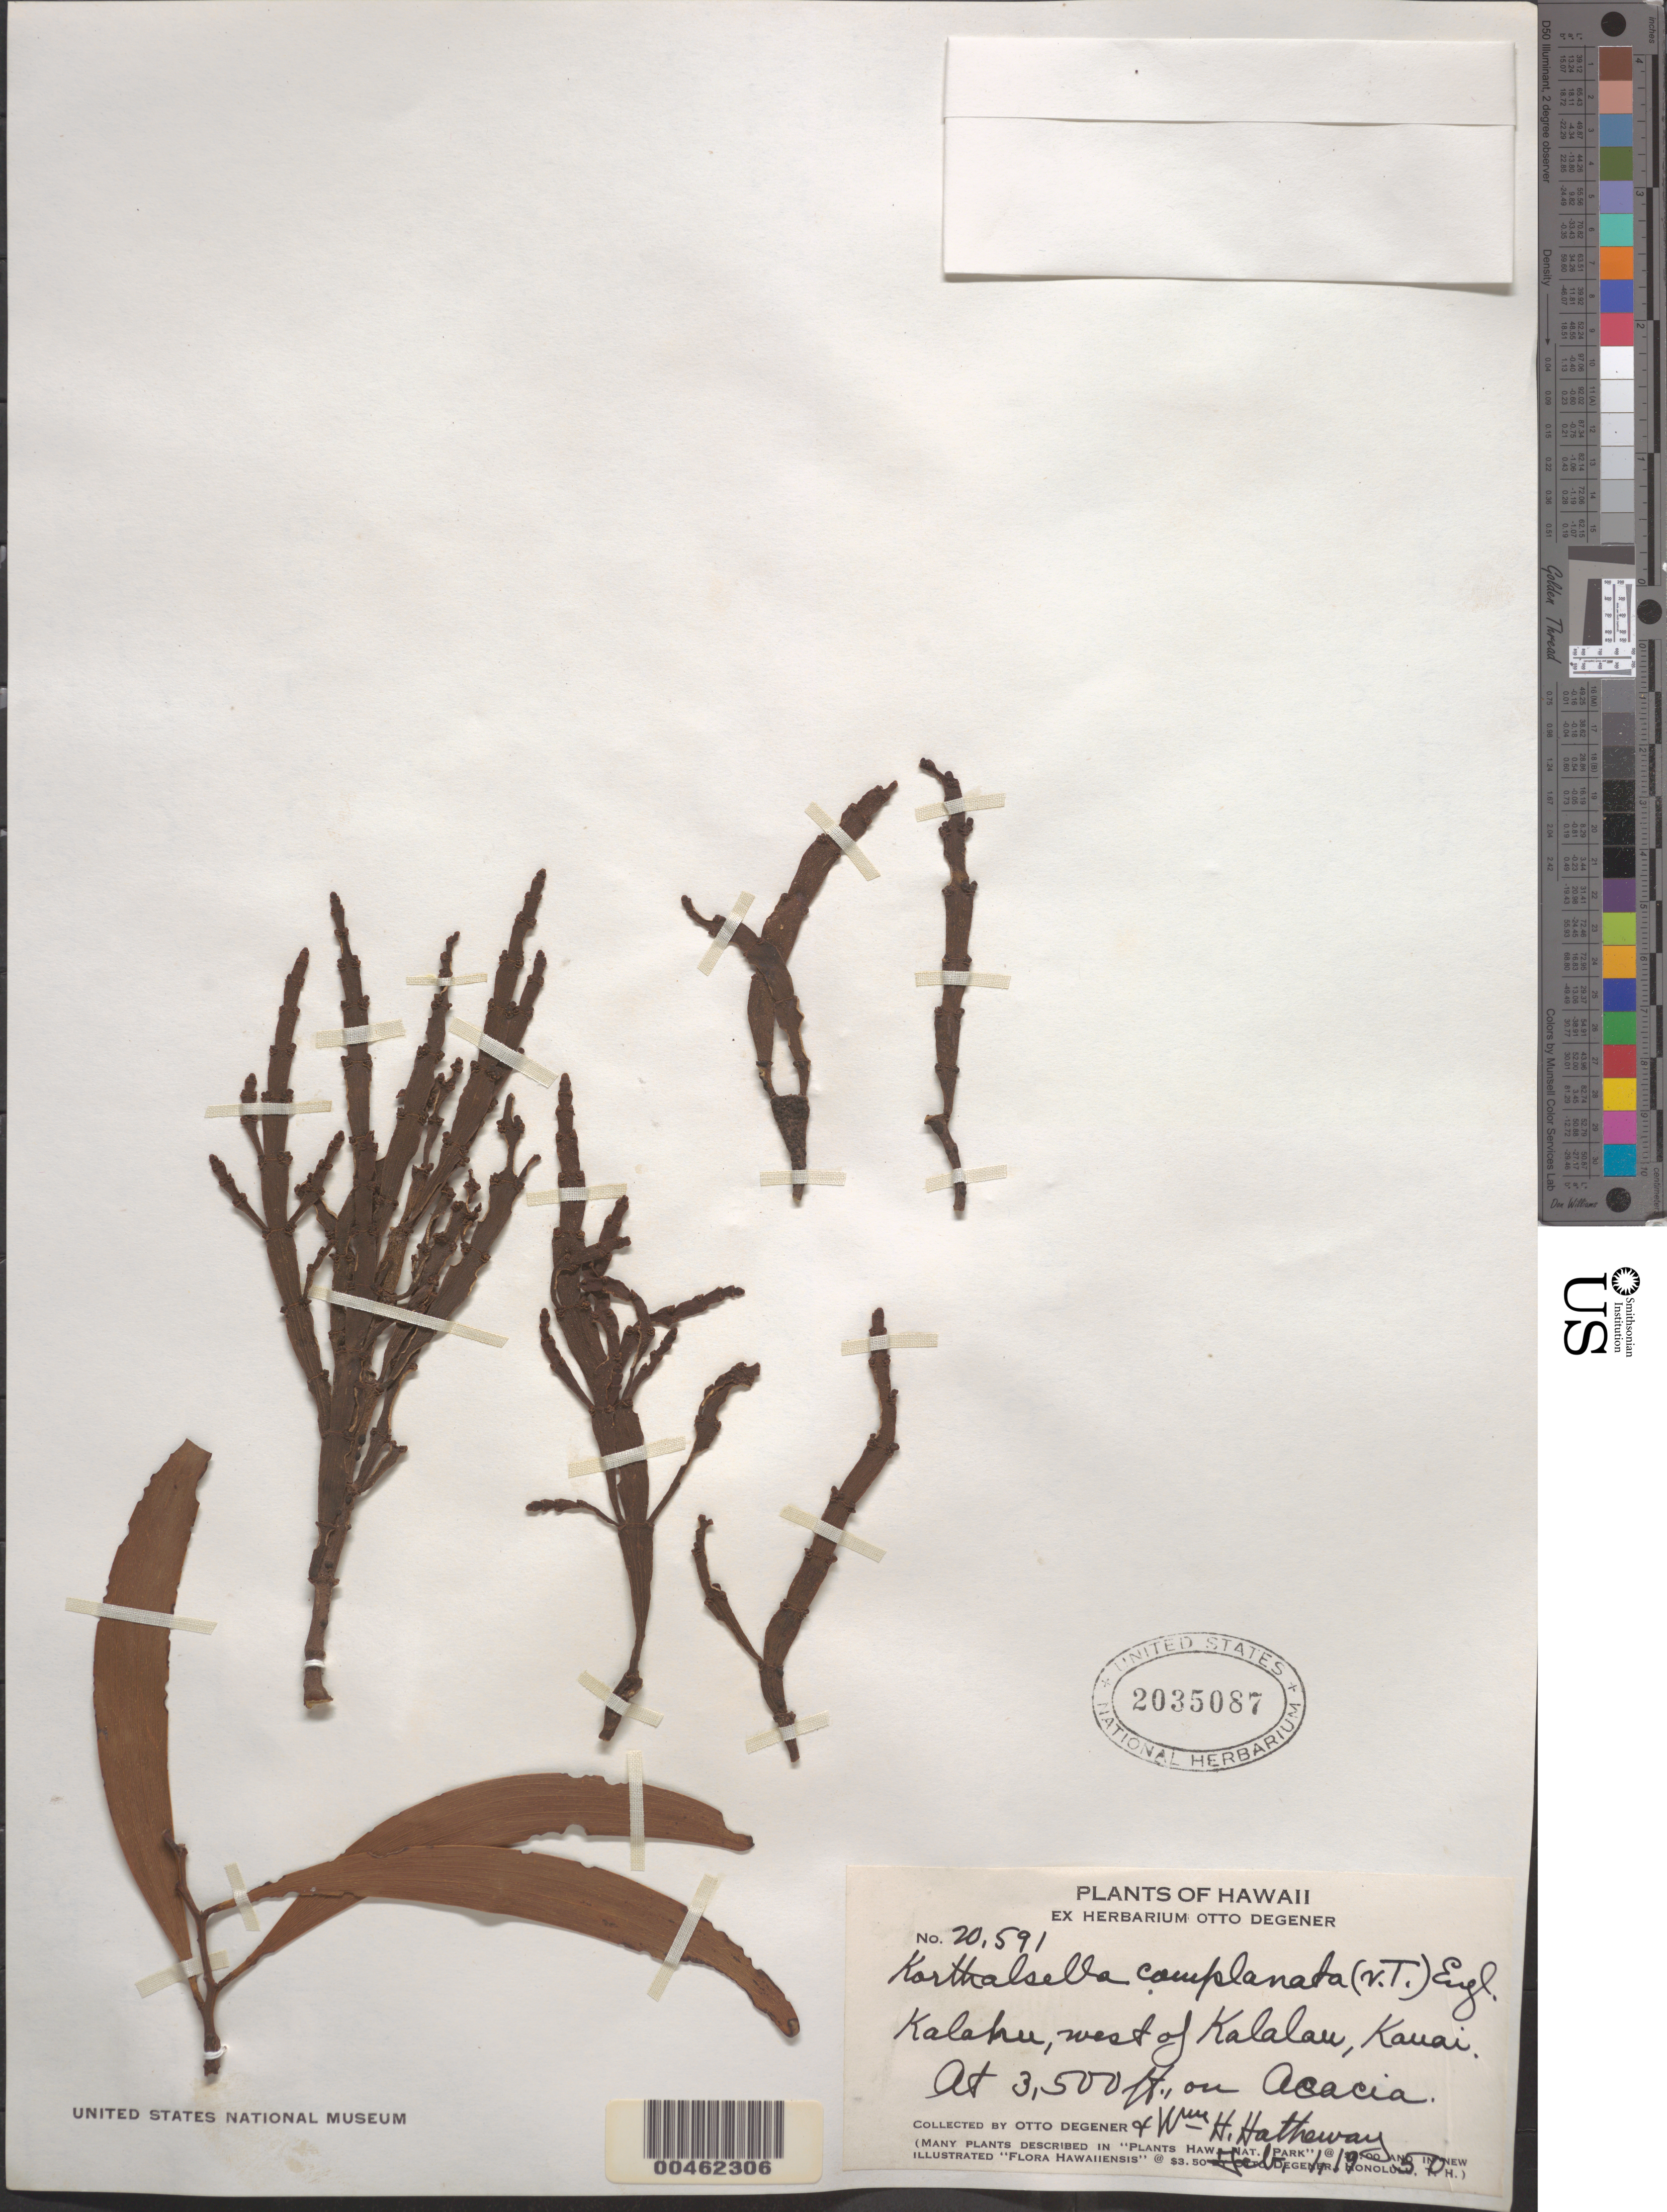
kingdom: Plantae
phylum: Tracheophyta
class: Magnoliopsida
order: Santalales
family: Viscaceae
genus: Korthalsella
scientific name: Korthalsella complanata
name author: (Tiegh.) Engl.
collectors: O. Degener & W. Hatheway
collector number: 20591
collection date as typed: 1 Feb 1950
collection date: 1950-02-01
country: United States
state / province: Hawaii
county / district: Kauai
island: Kaua'i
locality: Kalahu, W of Kalalau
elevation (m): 1067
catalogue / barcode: US 2035087